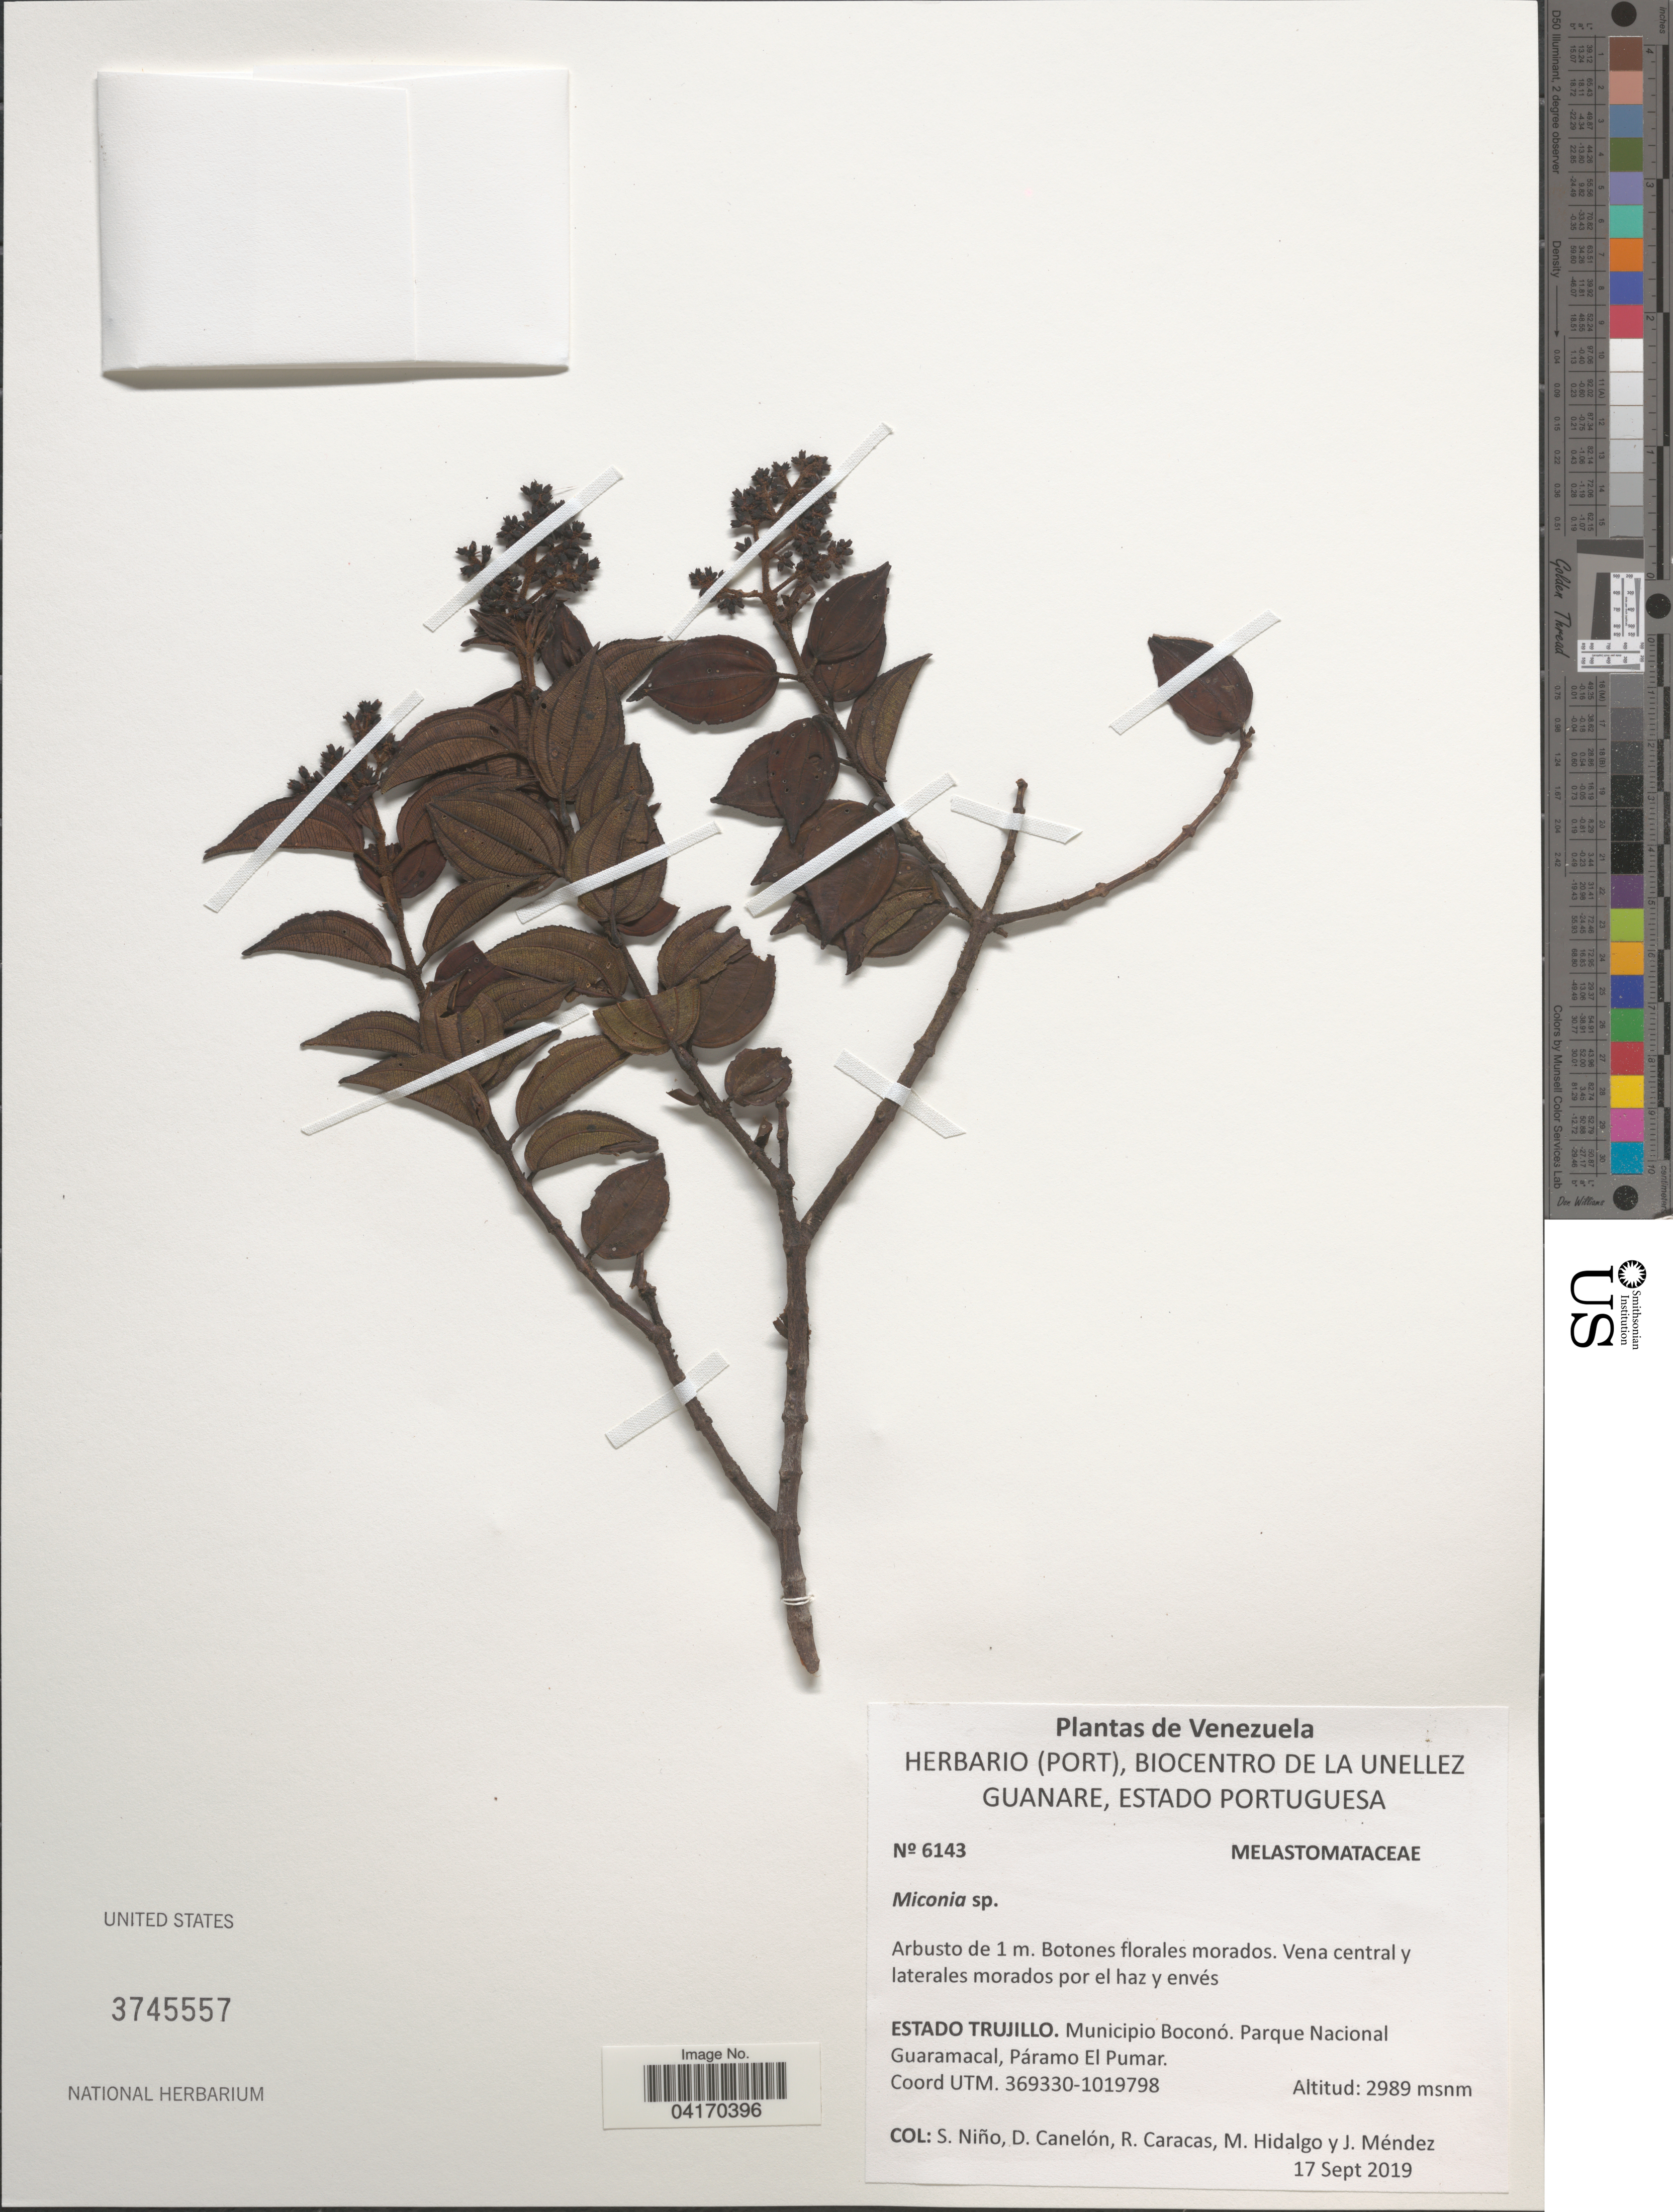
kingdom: Plantae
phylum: Tracheophyta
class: Magnoliopsida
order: Myrtales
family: Melastomataceae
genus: Miconia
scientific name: Miconia tinifolia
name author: Naudin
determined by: Michelangeli, F. A.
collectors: S. M. Niño, D. Canelón, R. Caracas, M. Hidalgo & J. Mendez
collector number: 6143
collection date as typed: Transcribed d/m/y: 17/9/2019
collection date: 2019-09-17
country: Venezuela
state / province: Trujillo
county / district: Boconó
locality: Parque Nacional Guaramacal, Páramo El Pumar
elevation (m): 2989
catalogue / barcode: US 3745557